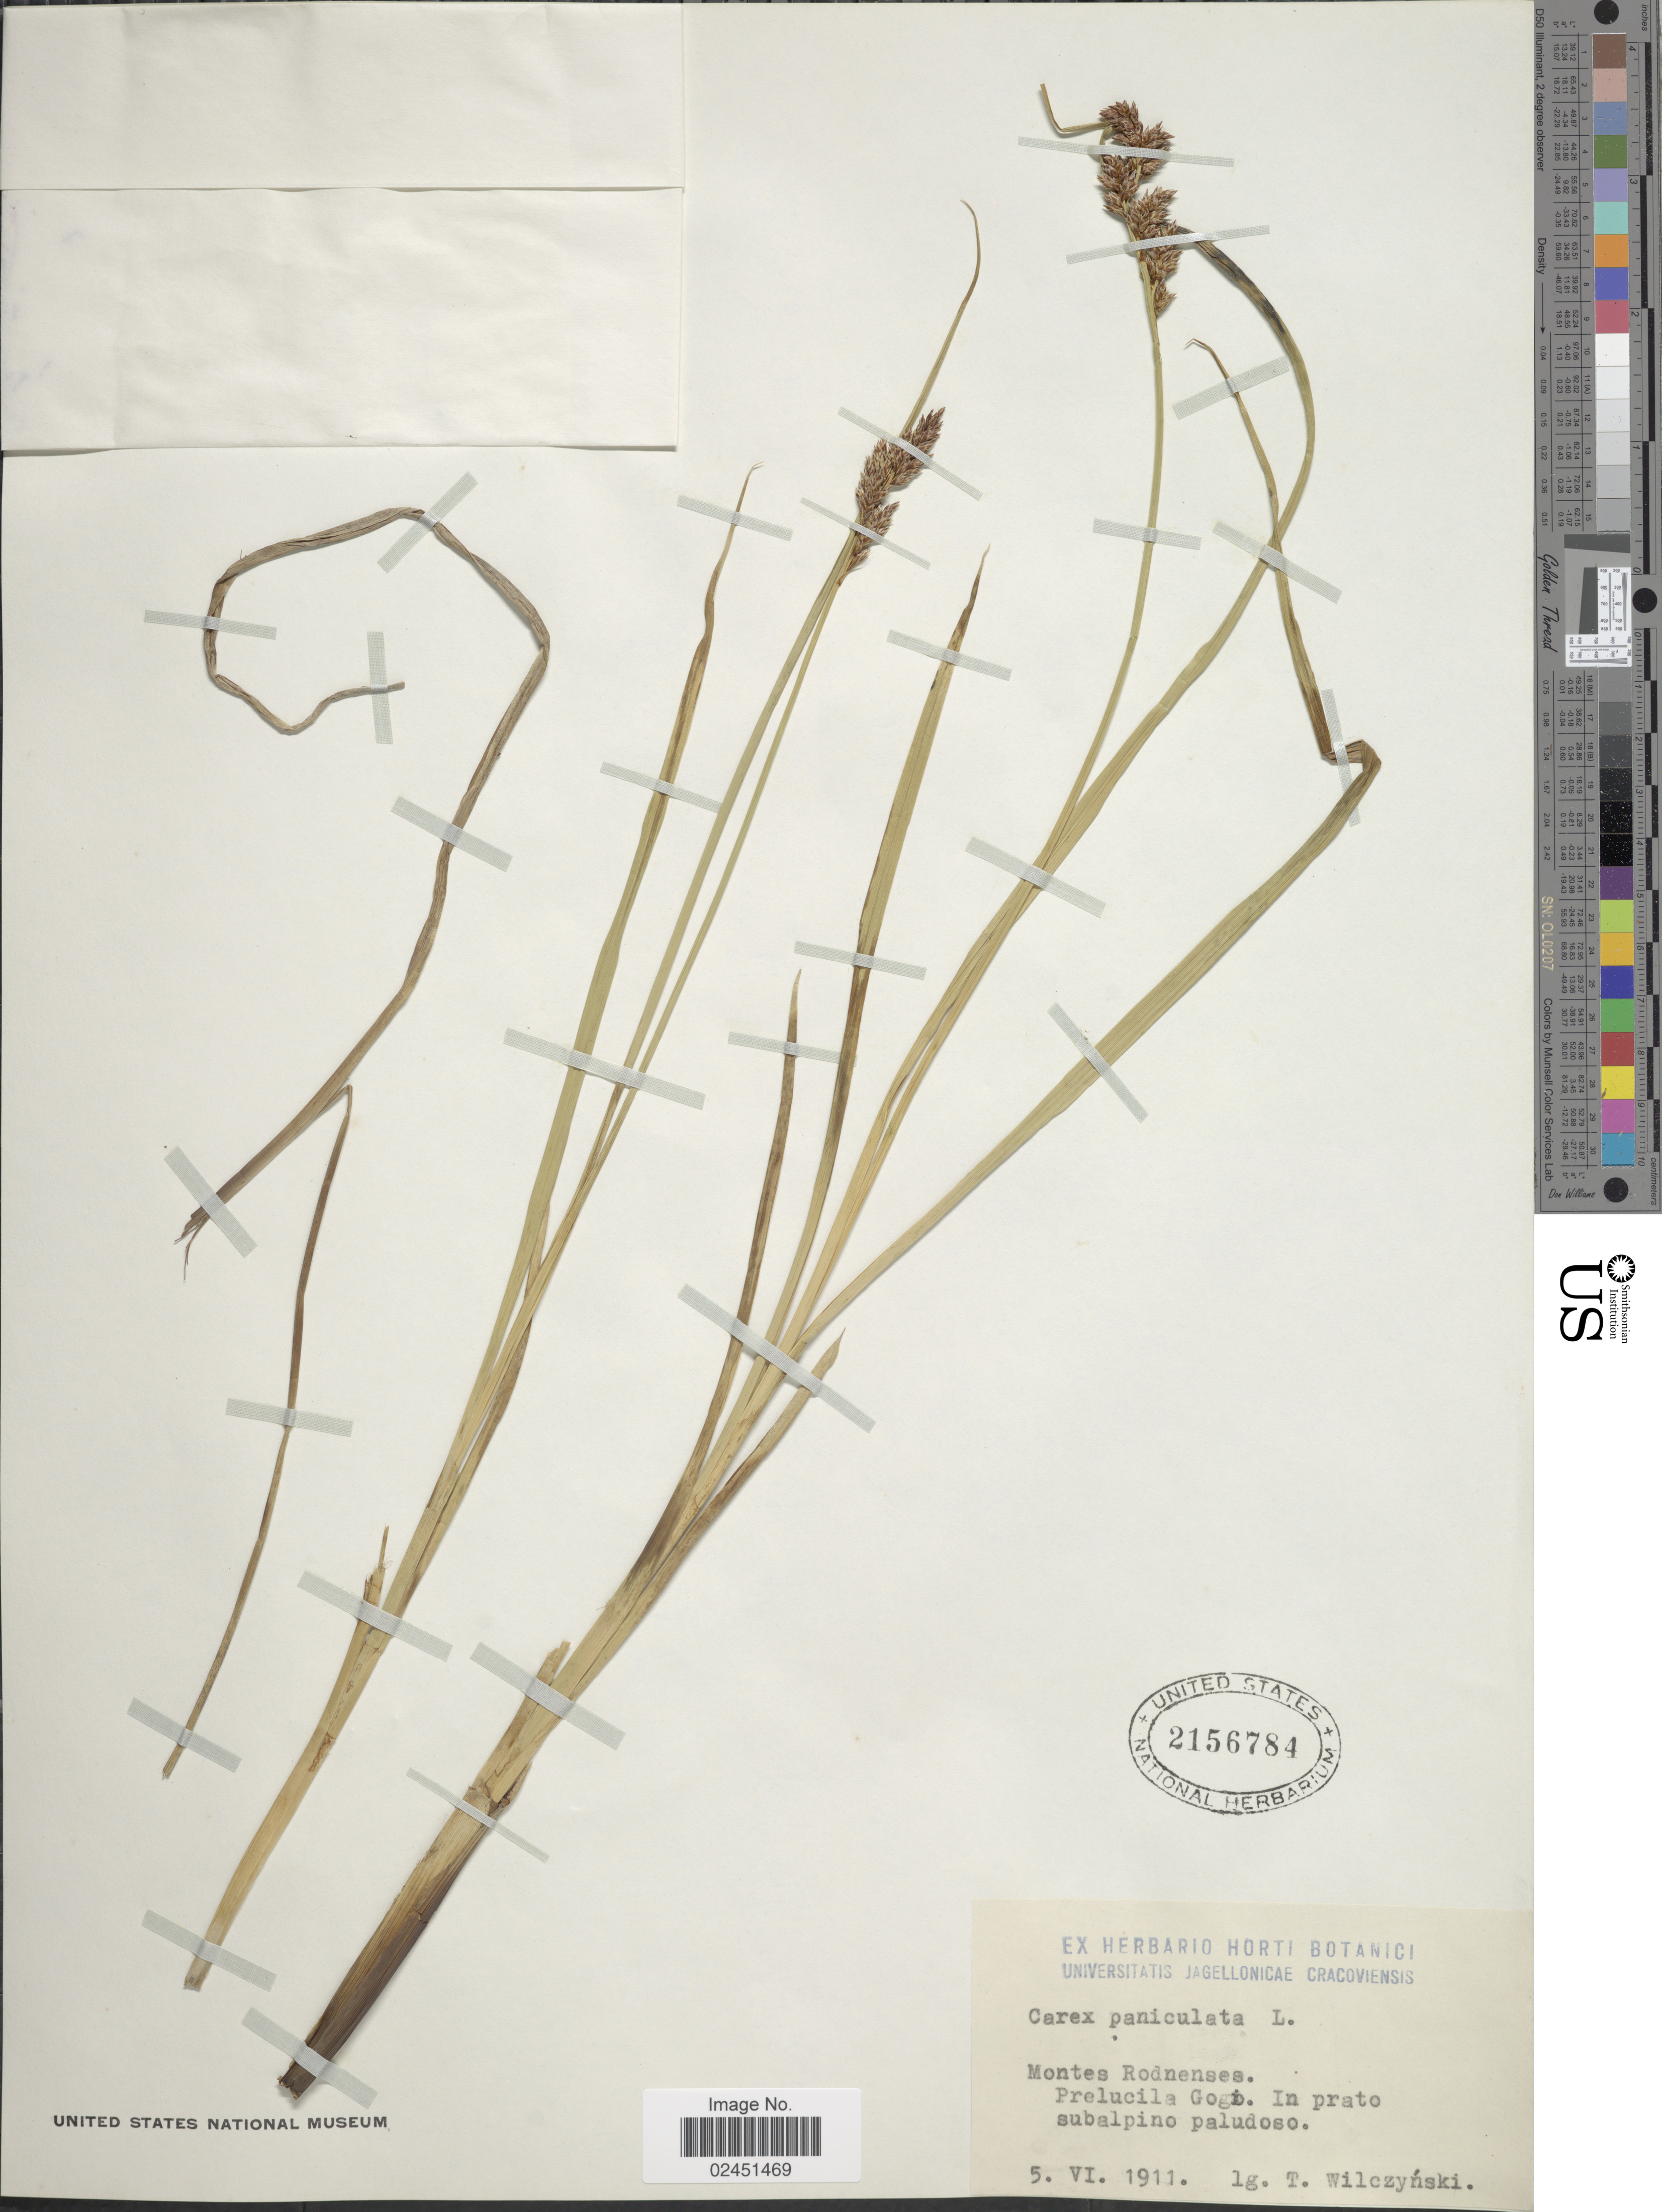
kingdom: Plantae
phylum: Tracheophyta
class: Liliopsida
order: Poales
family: Cyperaceae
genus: Carex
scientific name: Carex paniculata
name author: L.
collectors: T. Wilczynski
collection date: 1911-06-05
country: Romania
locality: Montes Rodnenses. Prelucila Gogi. In prato subalpino paludoso.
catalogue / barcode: US 2156784